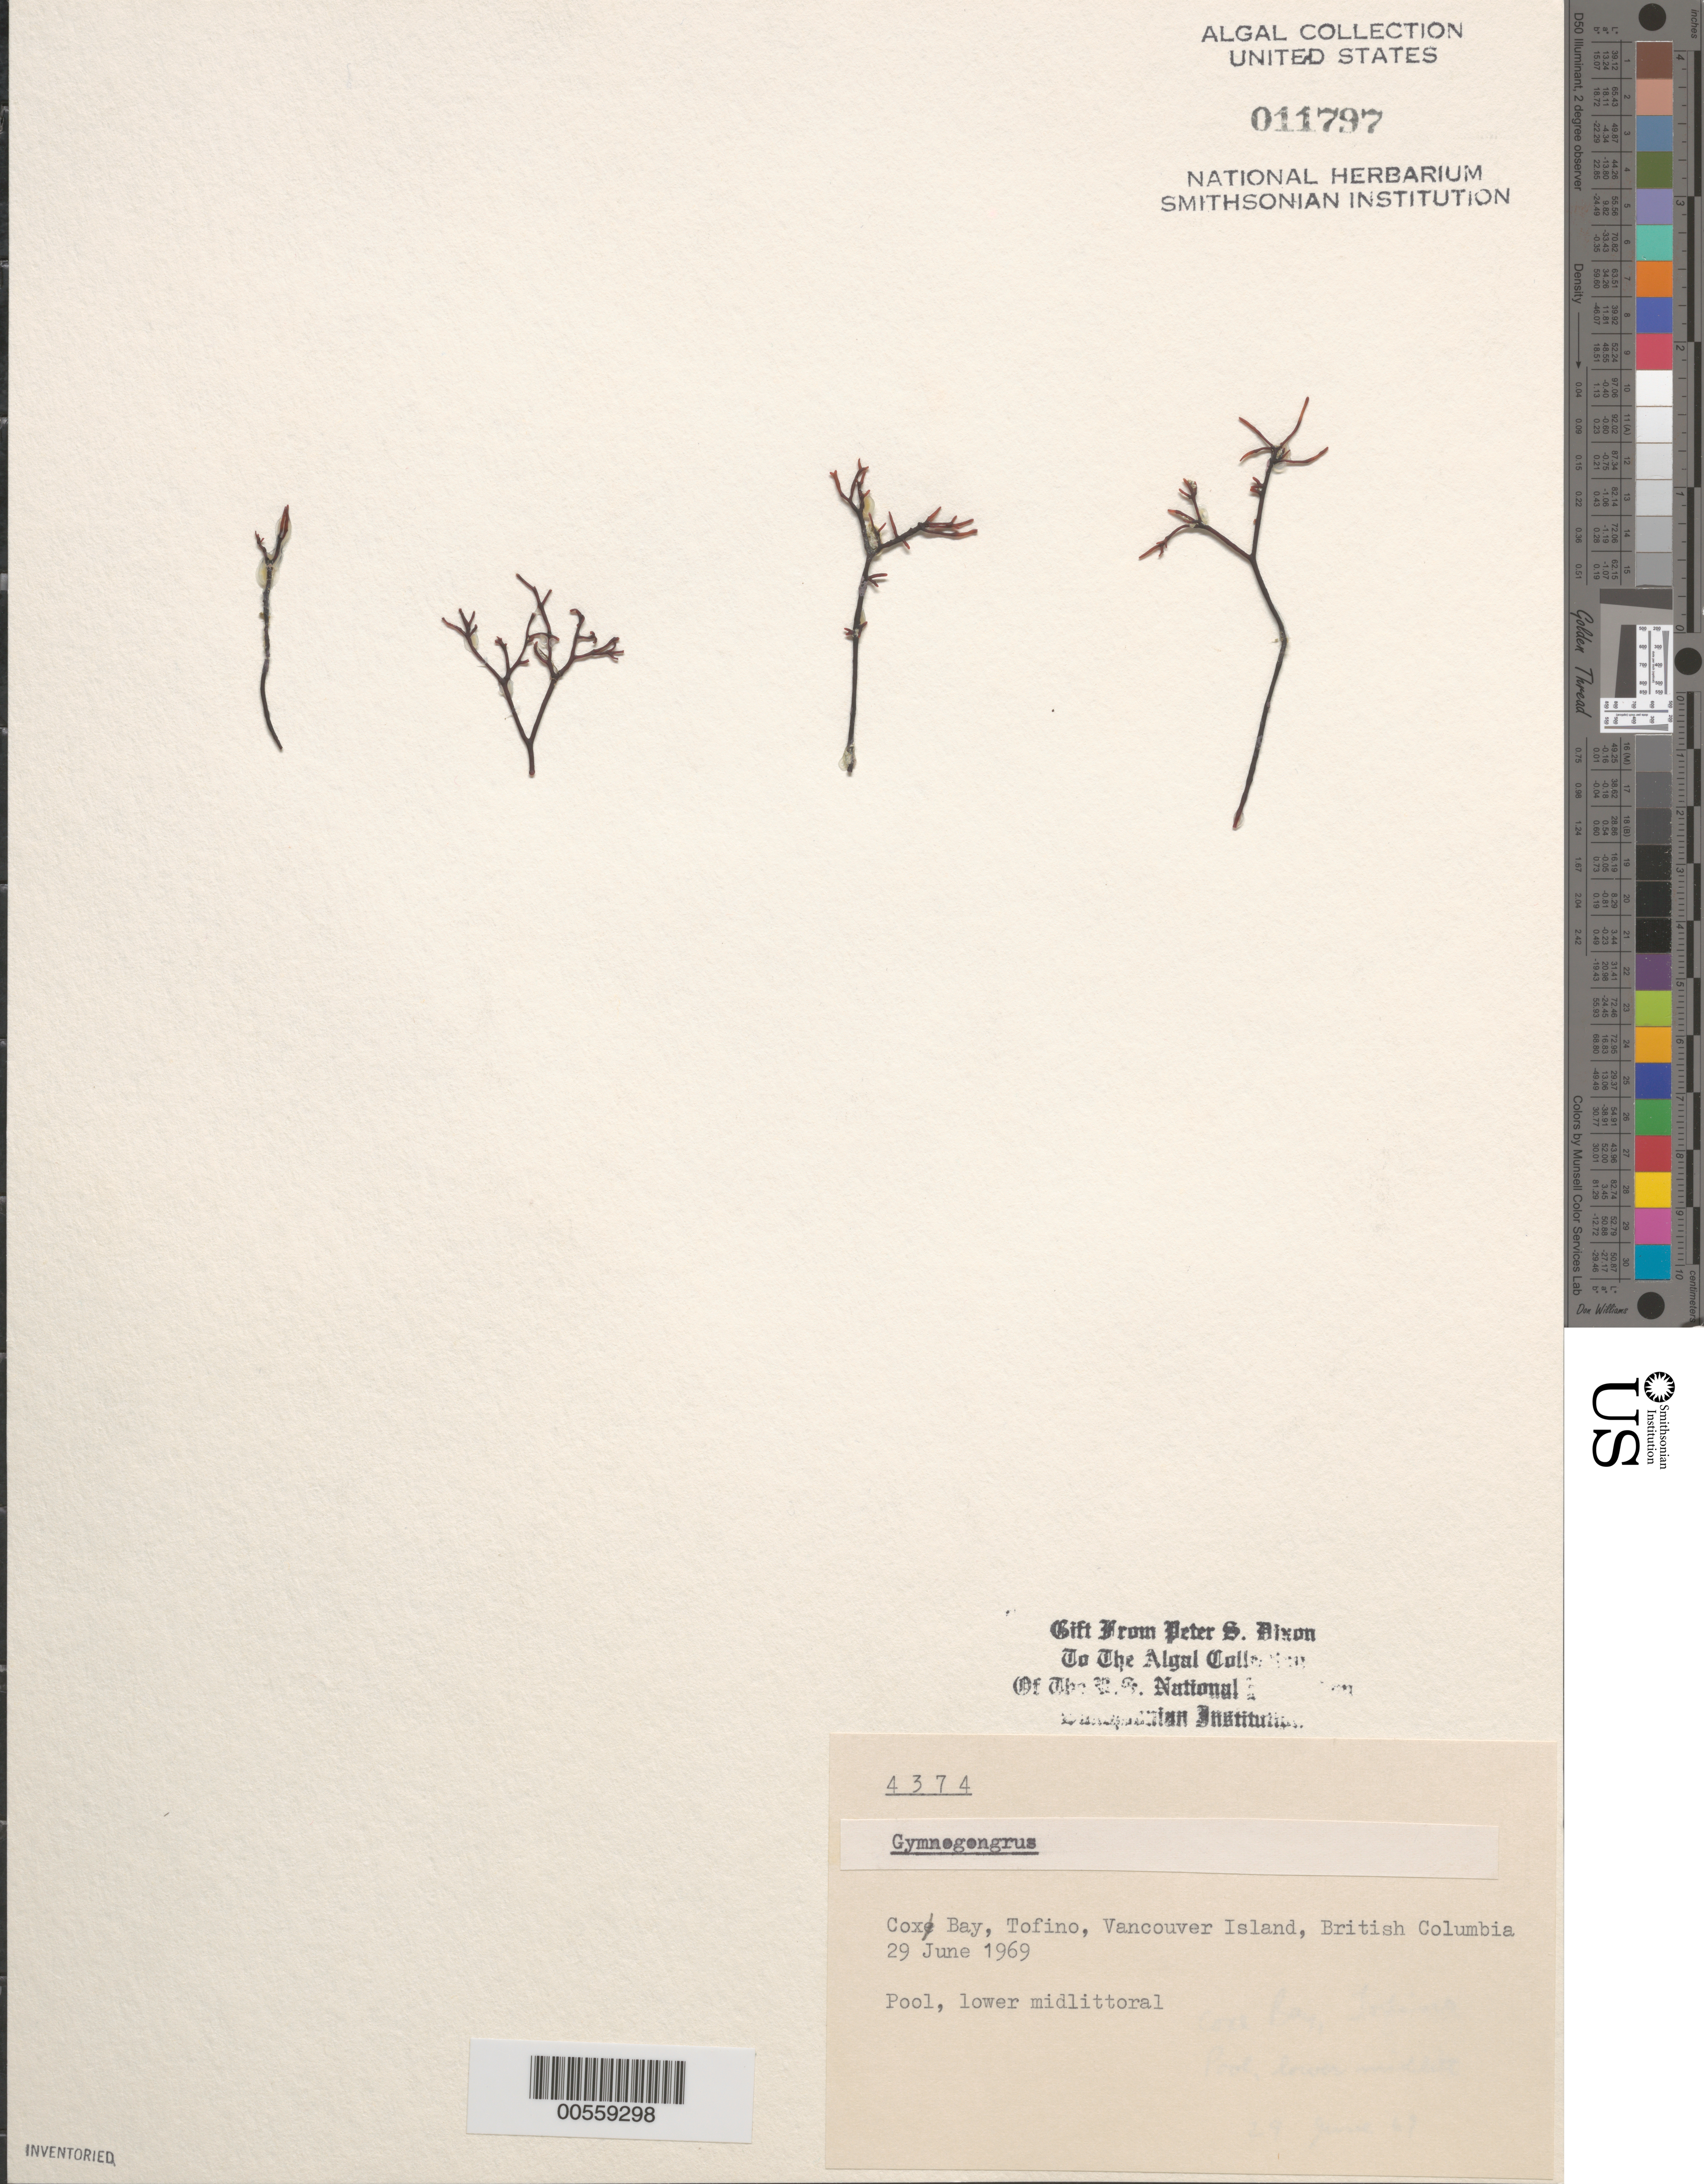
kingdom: Plantae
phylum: Rhodophyta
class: Florideophyceae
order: Gigartinales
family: Phyllophoraceae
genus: Gymnogongrus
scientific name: Gymnogongrus sp.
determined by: Dixon, P. S.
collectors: P. S. Dixon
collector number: PSD 4374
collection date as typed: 29 Jun 1969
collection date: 1969-06-29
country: Canada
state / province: British Columbia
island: Vancouver Island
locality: Cox Bay, Tofino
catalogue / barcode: US 11797